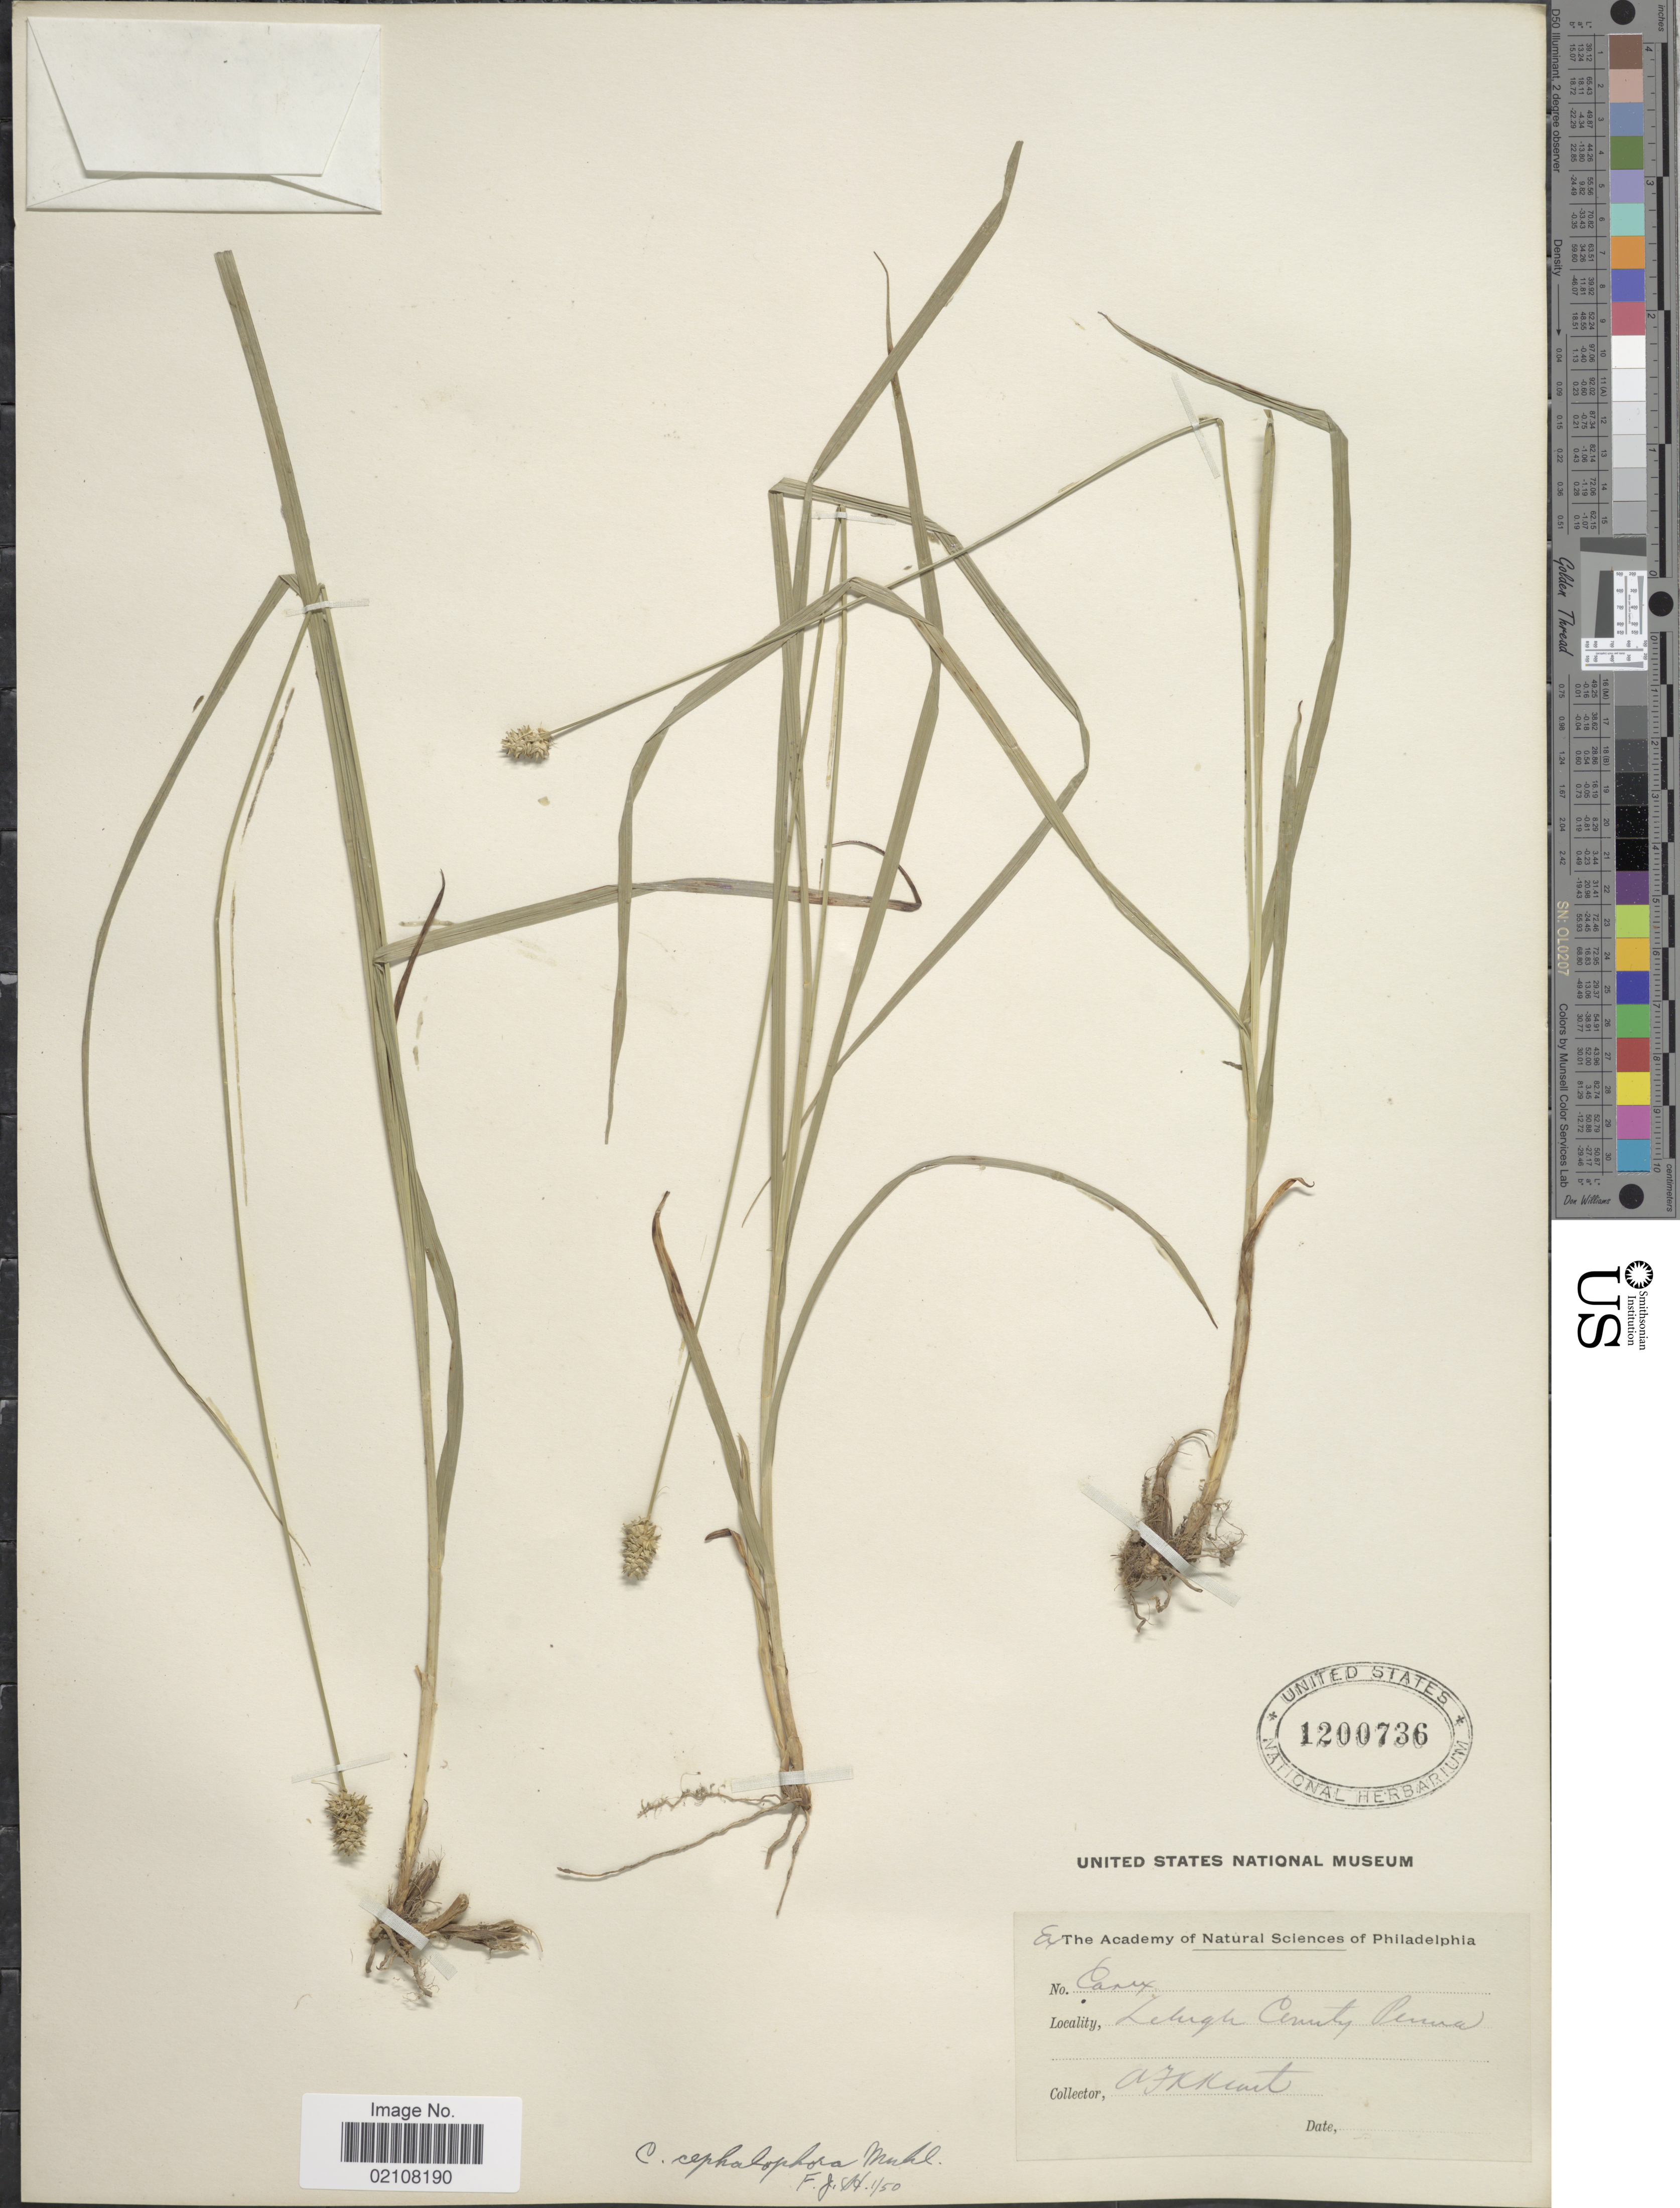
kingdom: Plantae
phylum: Tracheophyta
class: Liliopsida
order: Poales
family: Cyperaceae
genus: Carex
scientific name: Carex cephalophora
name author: Muhl. ex Willd.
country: United States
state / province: Pennsylvania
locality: Lehigh County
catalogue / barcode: US 1200736